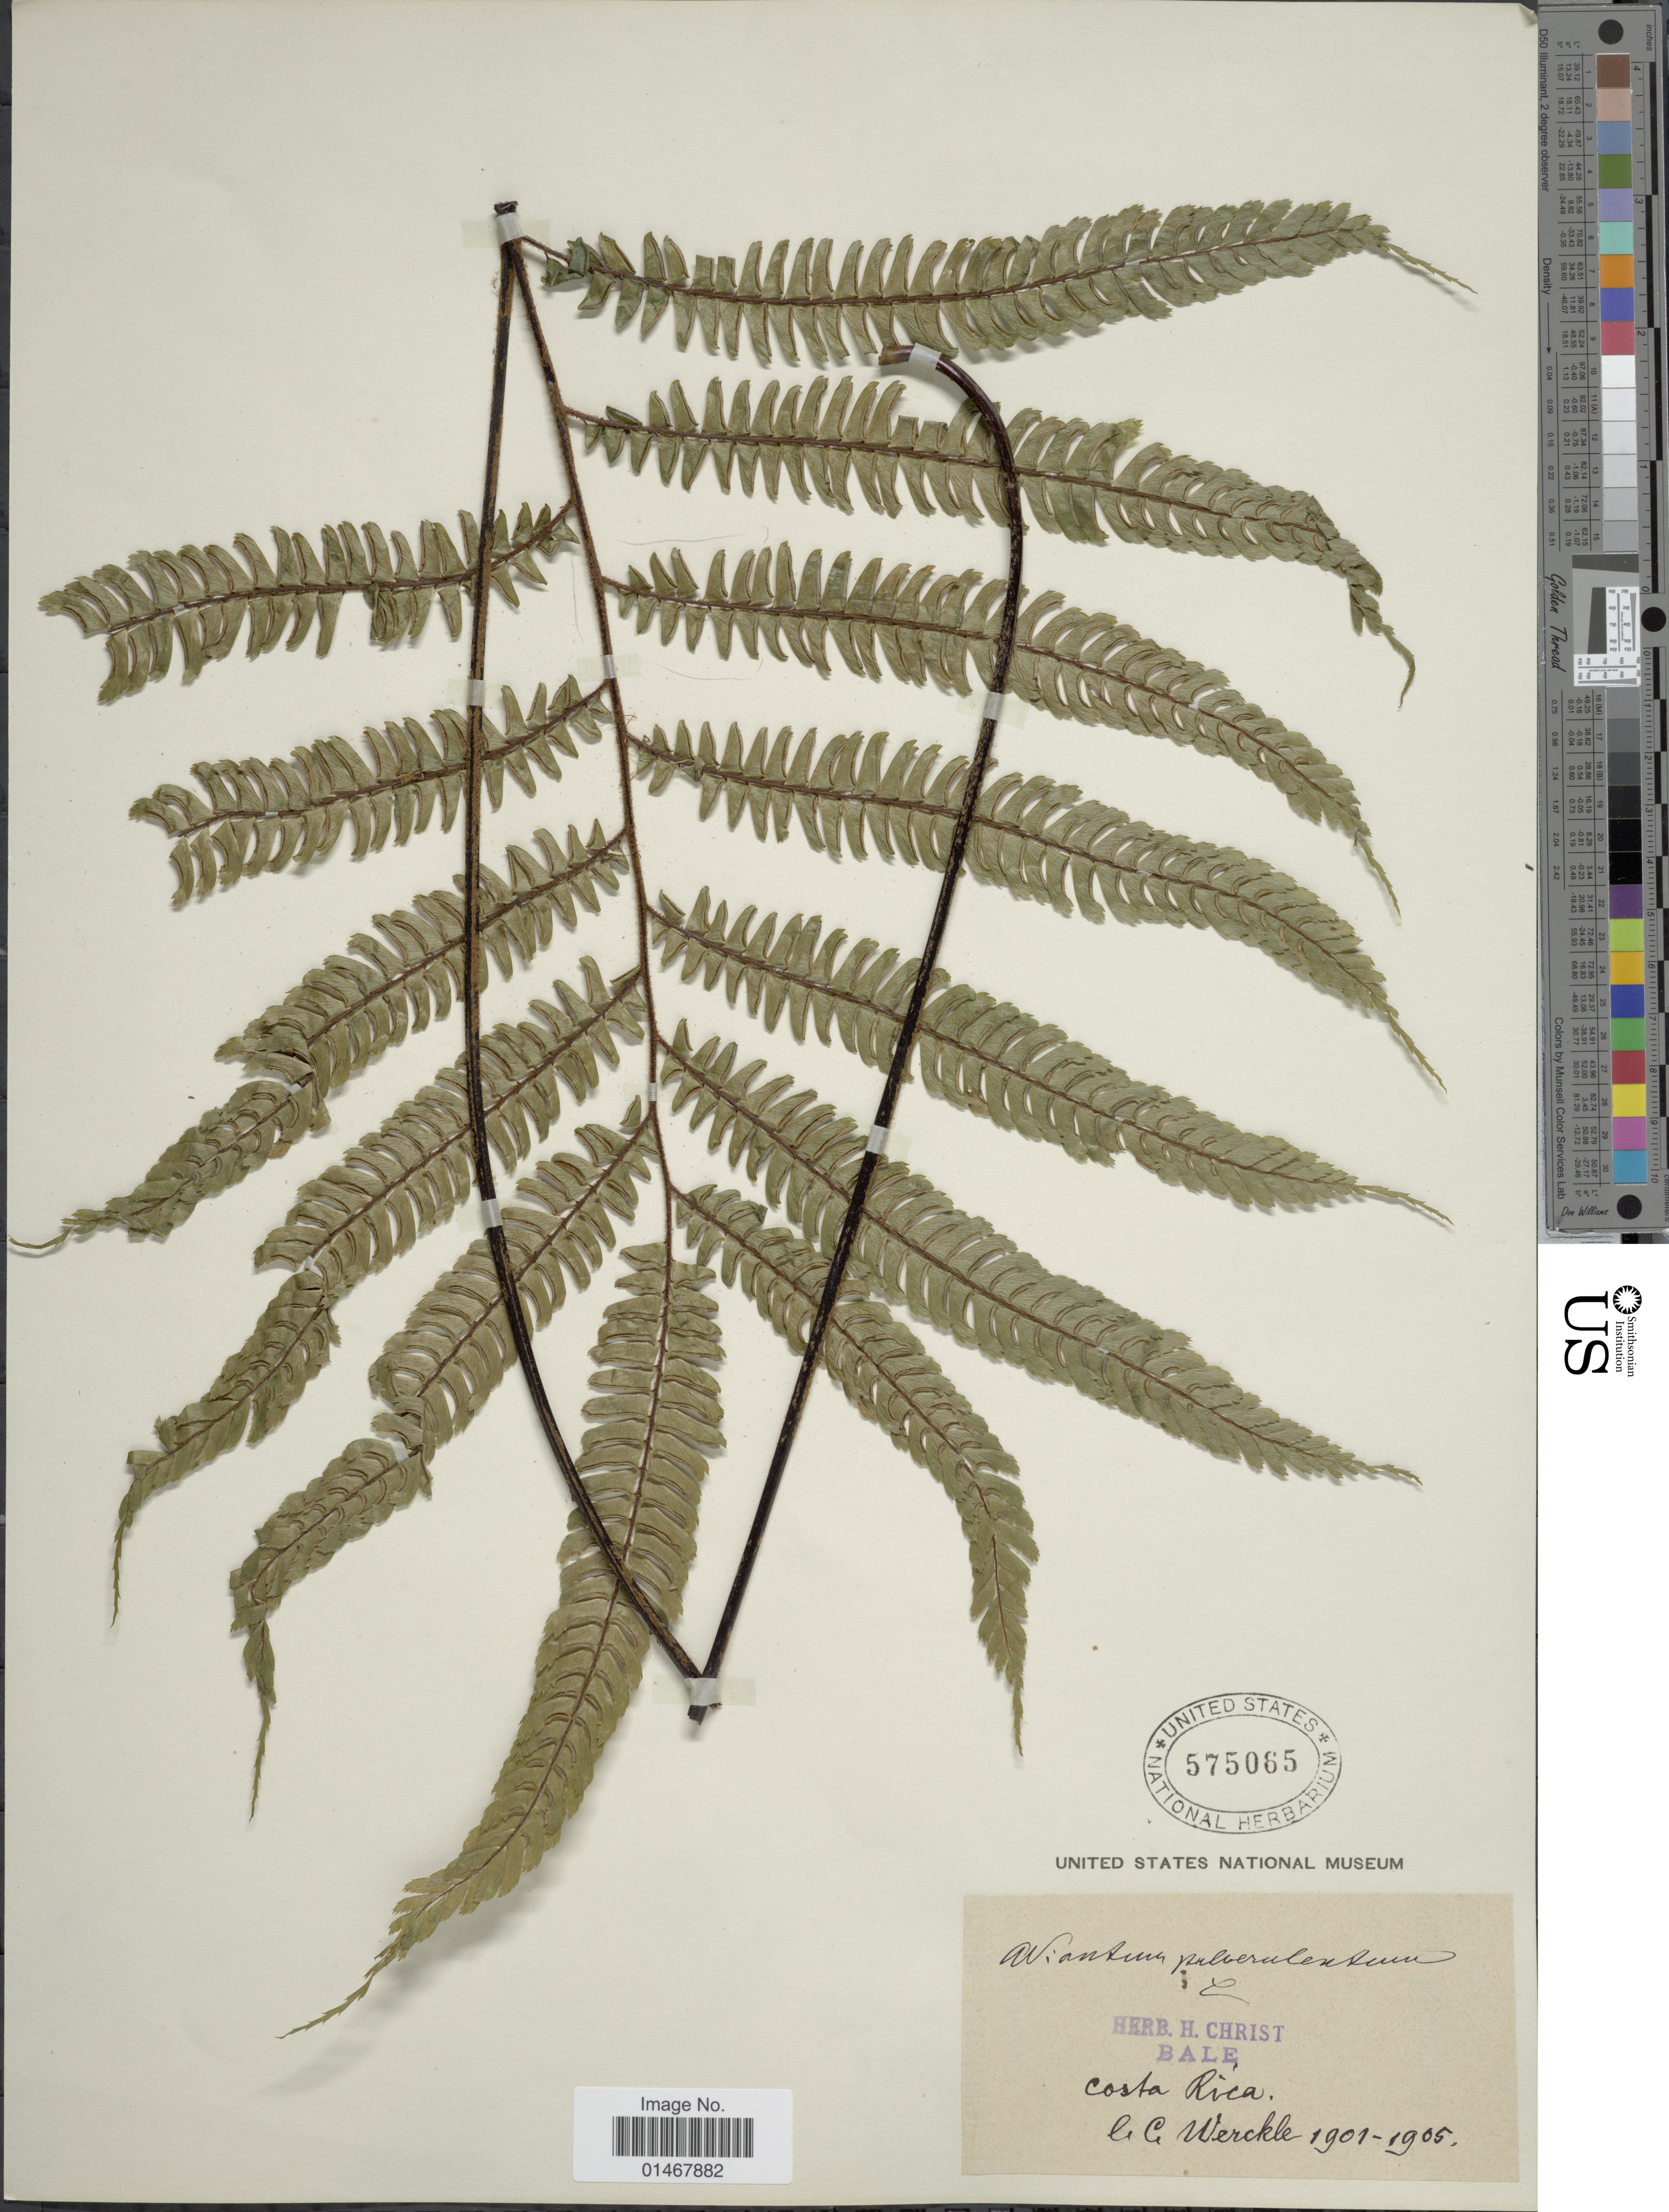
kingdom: Plantae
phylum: Tracheophyta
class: Polypodiopsida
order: Polypodiales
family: Pteridaceae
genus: Adiantum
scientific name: Adiantum pulverulentum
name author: L.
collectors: C. C Wercklé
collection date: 1901/1905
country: Costa Rica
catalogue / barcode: US 575065